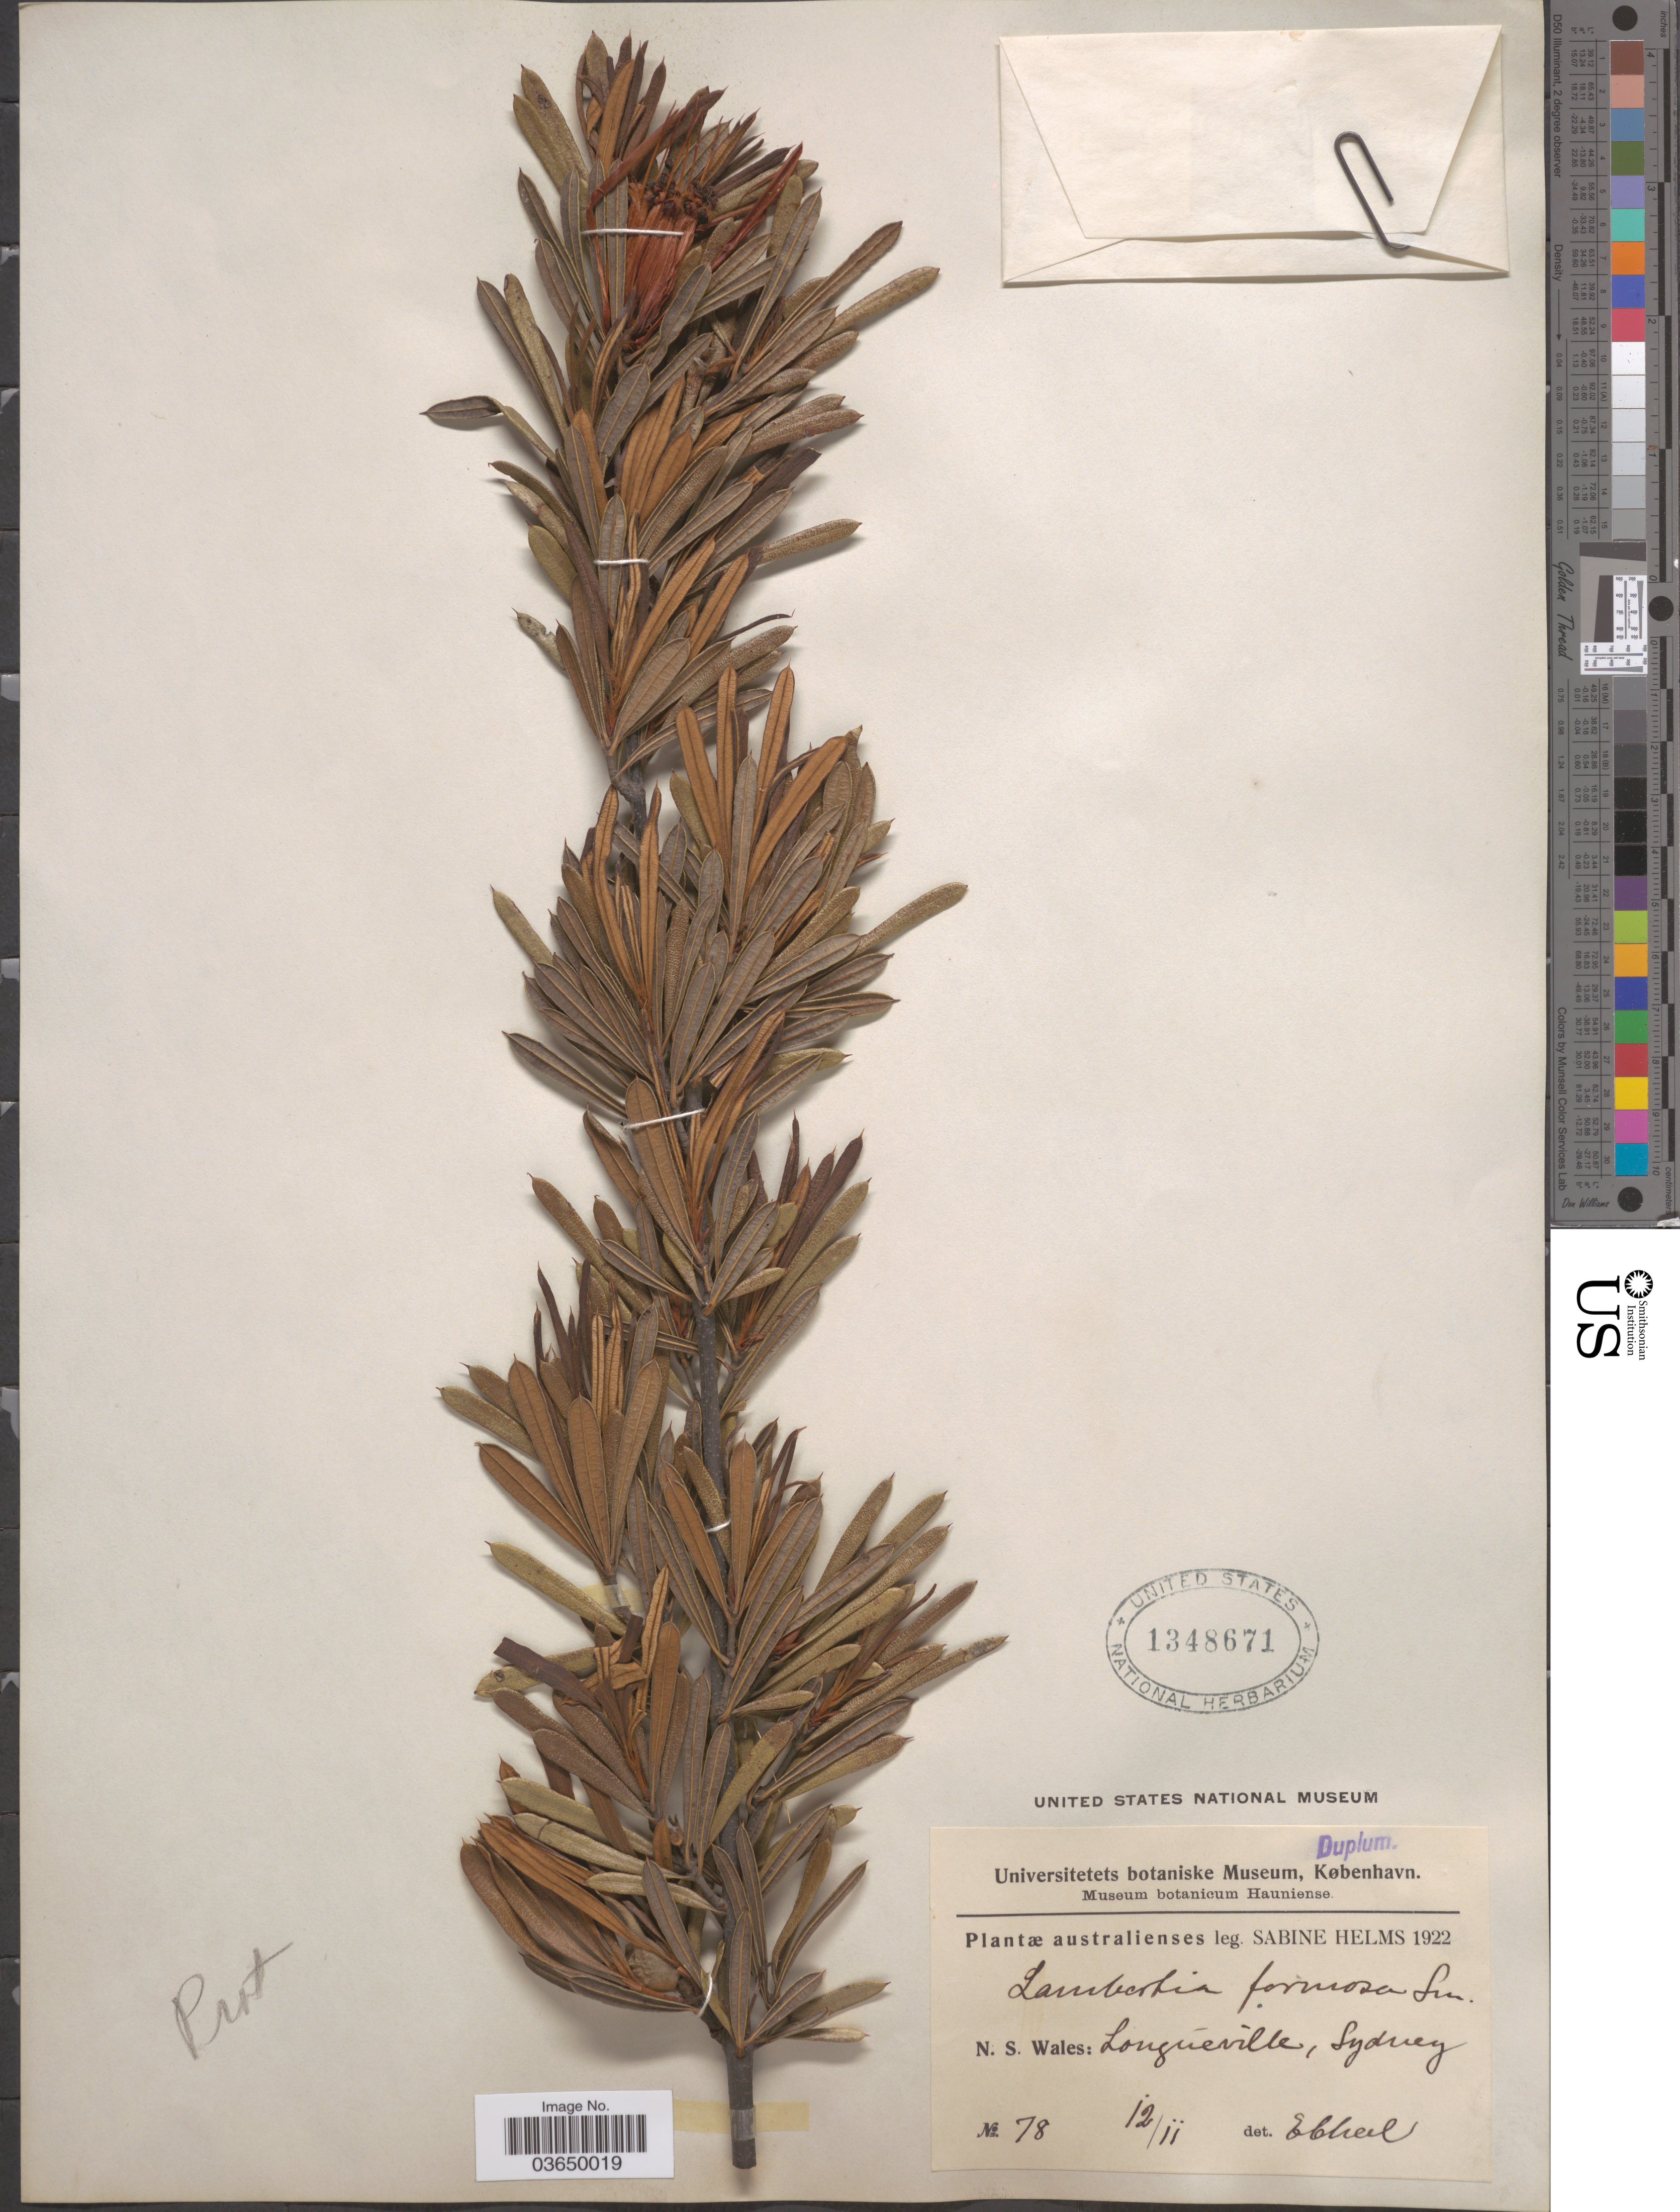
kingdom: Plantae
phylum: Tracheophyta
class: Magnoliopsida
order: Proteales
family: Proteaceae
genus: Lambertia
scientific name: Lambertia formosa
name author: L.S. Sm.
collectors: S. Helms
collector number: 78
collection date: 1922-02-12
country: Australia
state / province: New South Wales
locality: Longueville, Sydney.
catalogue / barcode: US 1348671